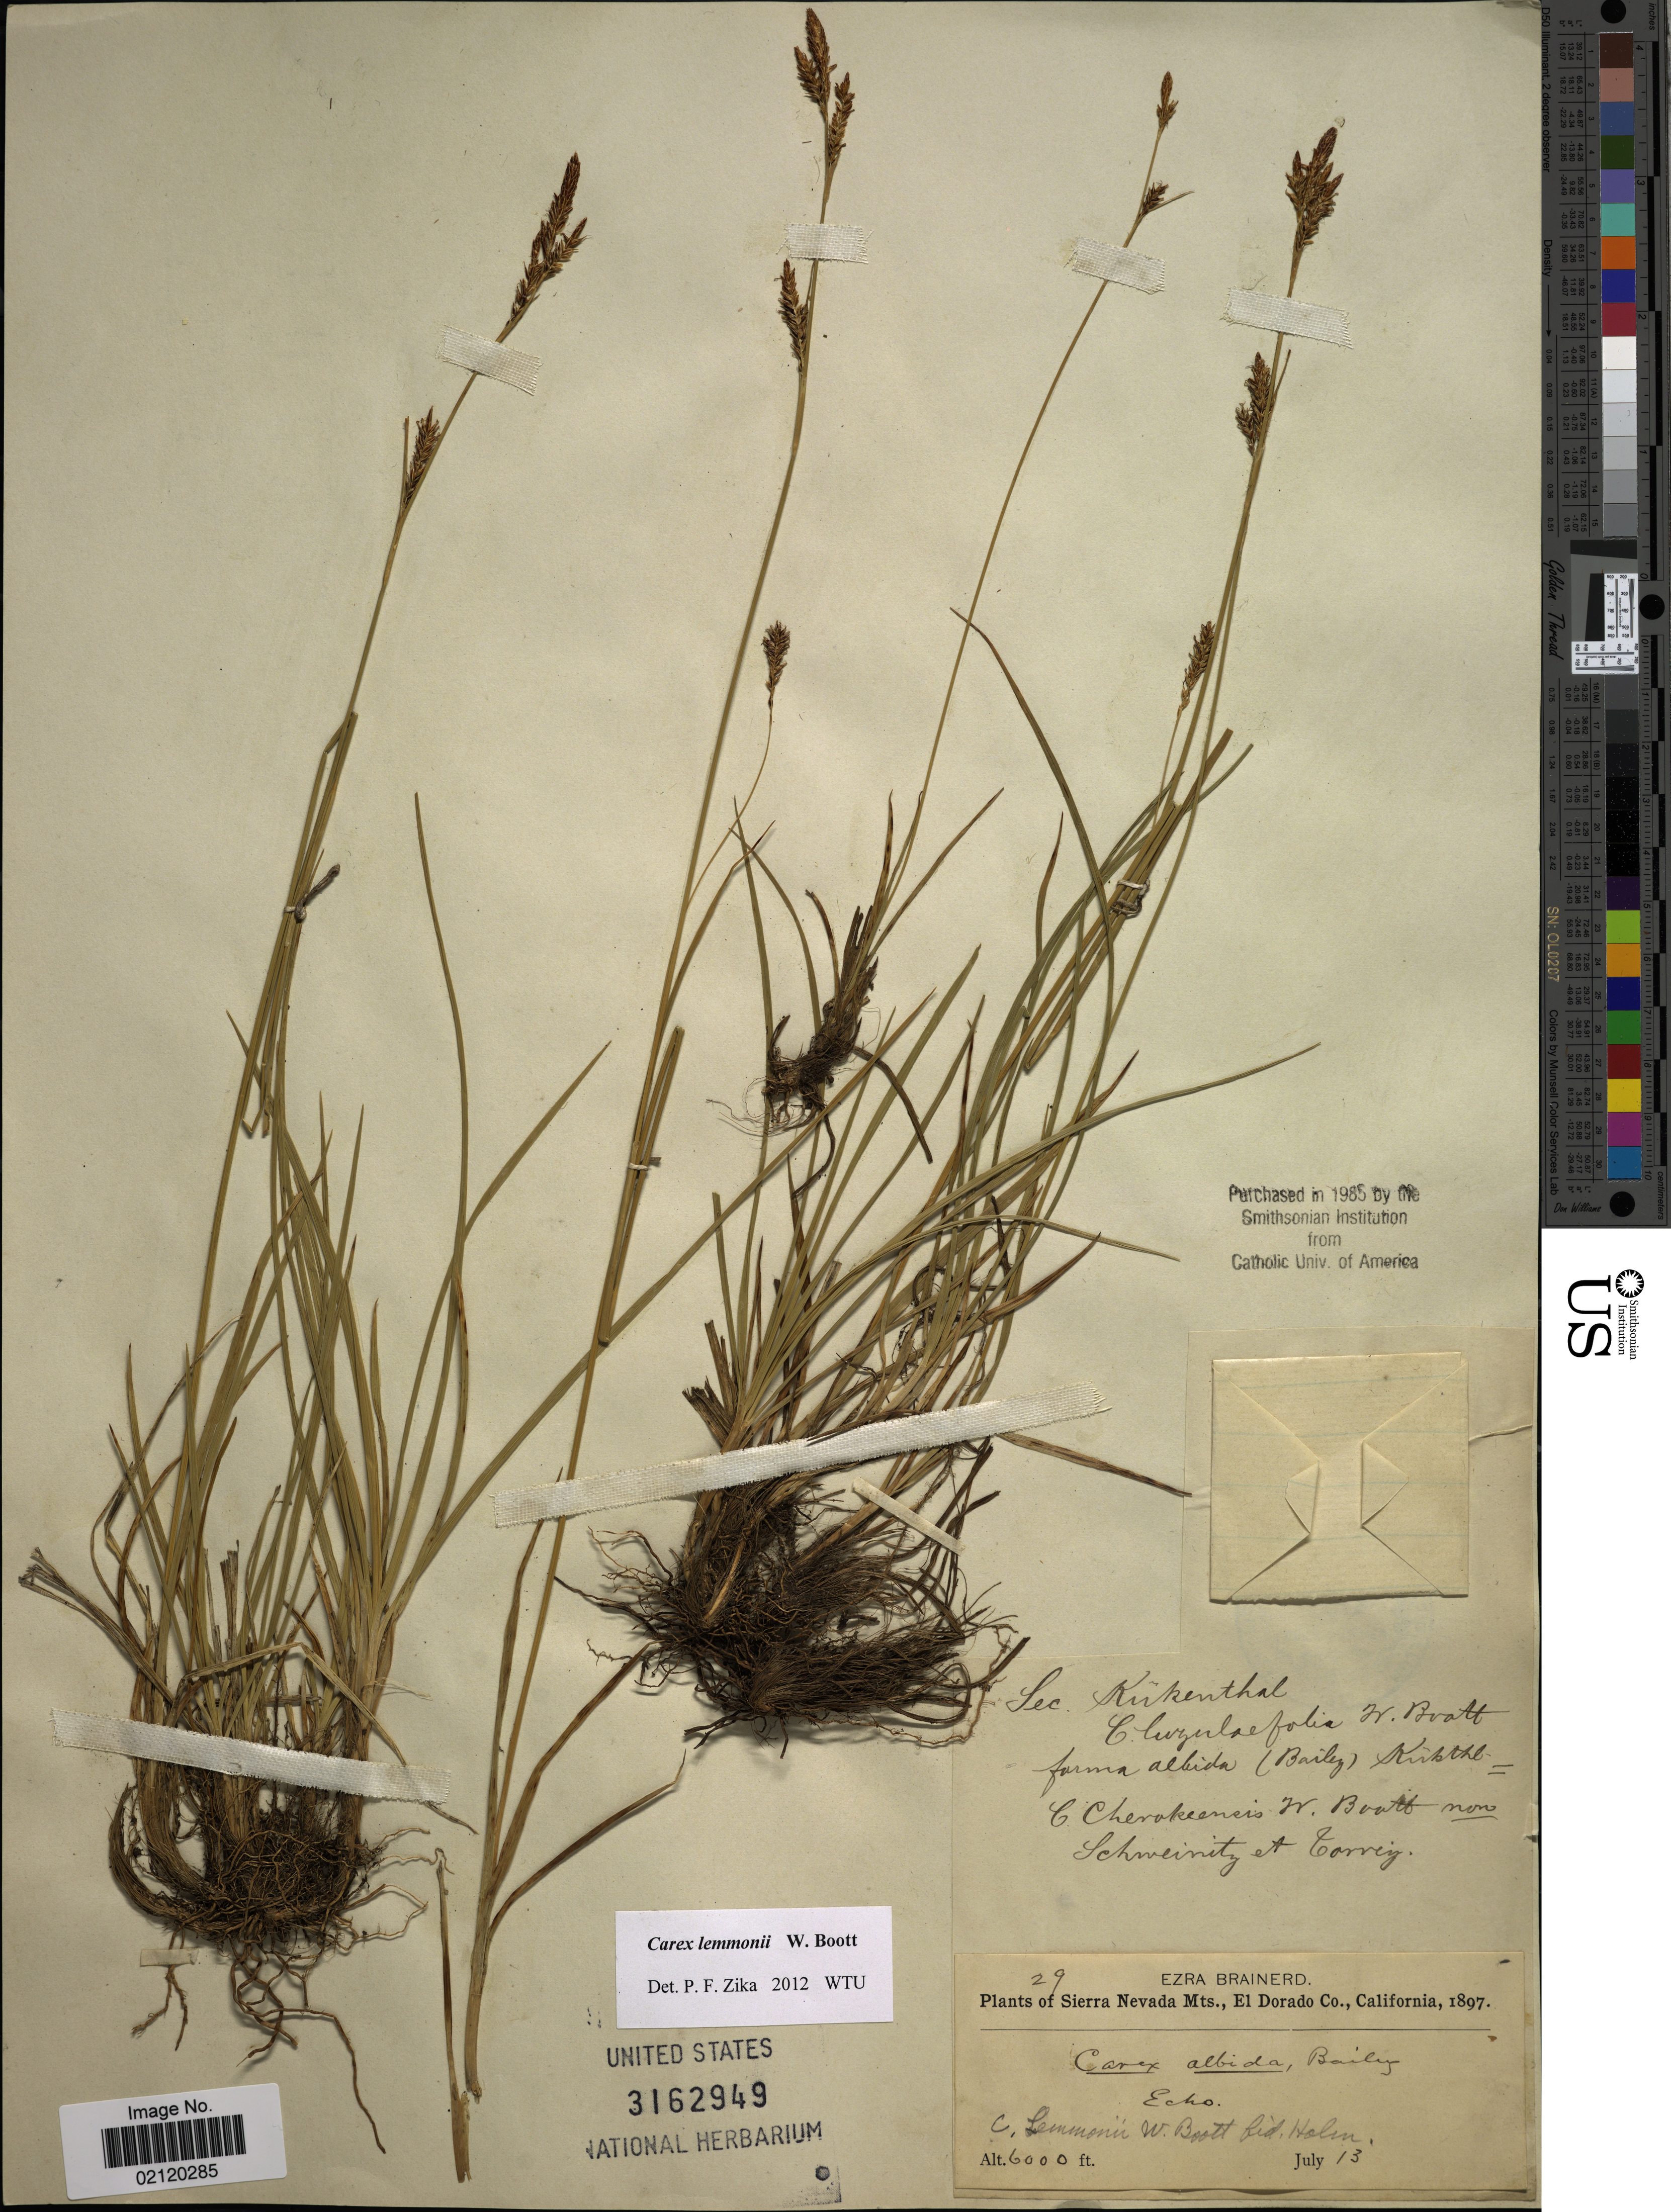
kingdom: Plantae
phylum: Tracheophyta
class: Liliopsida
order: Poales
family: Cyperaceae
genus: Carex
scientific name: Carex lemmonii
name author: W. Boott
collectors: E. Brainerd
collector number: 29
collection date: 1897-07-13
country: United States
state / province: California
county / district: El Dorado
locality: Sierra Nevada, El Dorado Co., Echo [unsure placement]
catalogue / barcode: US 3162949